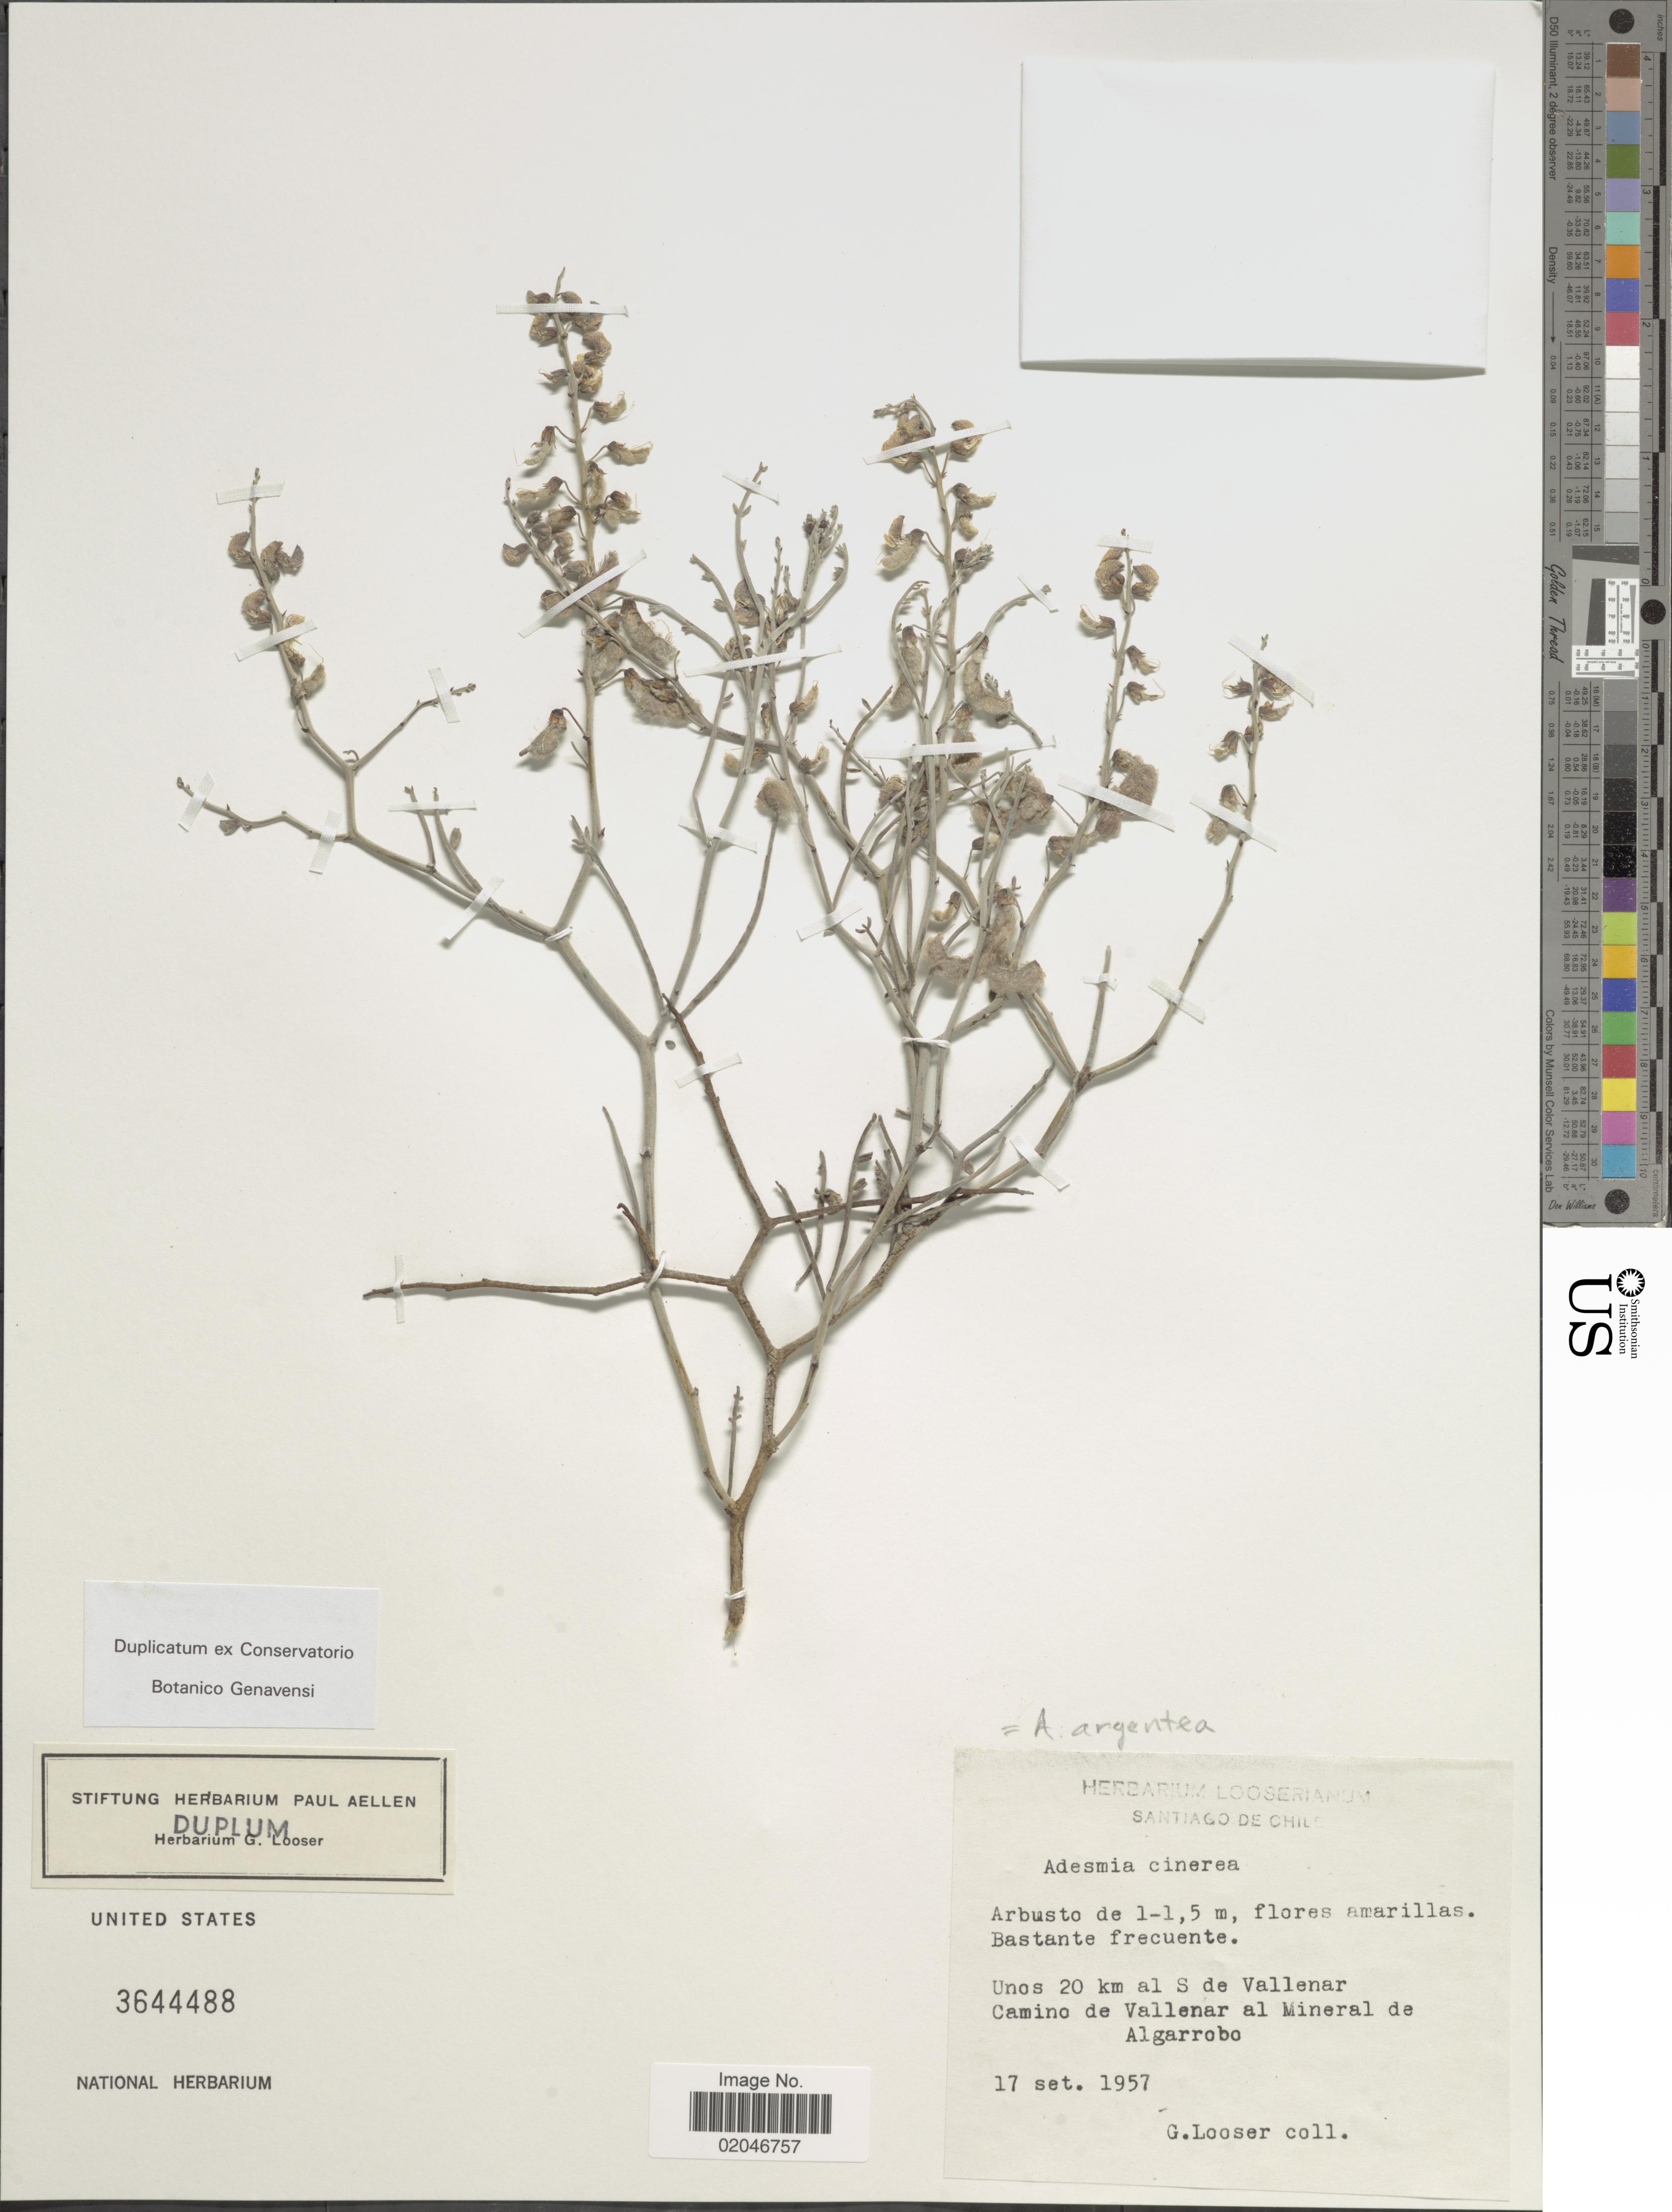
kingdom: Plantae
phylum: Tracheophyta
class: Magnoliopsida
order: Fabales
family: Fabaceae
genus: Adesmia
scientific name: Adesmia argentea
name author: Meyen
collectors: G. Looser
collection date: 1957-09-17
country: Chile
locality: Unos 20 km al S d Vallenar. Camino de Vallenar al Mineral de Algarrobo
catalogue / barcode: US 3644488